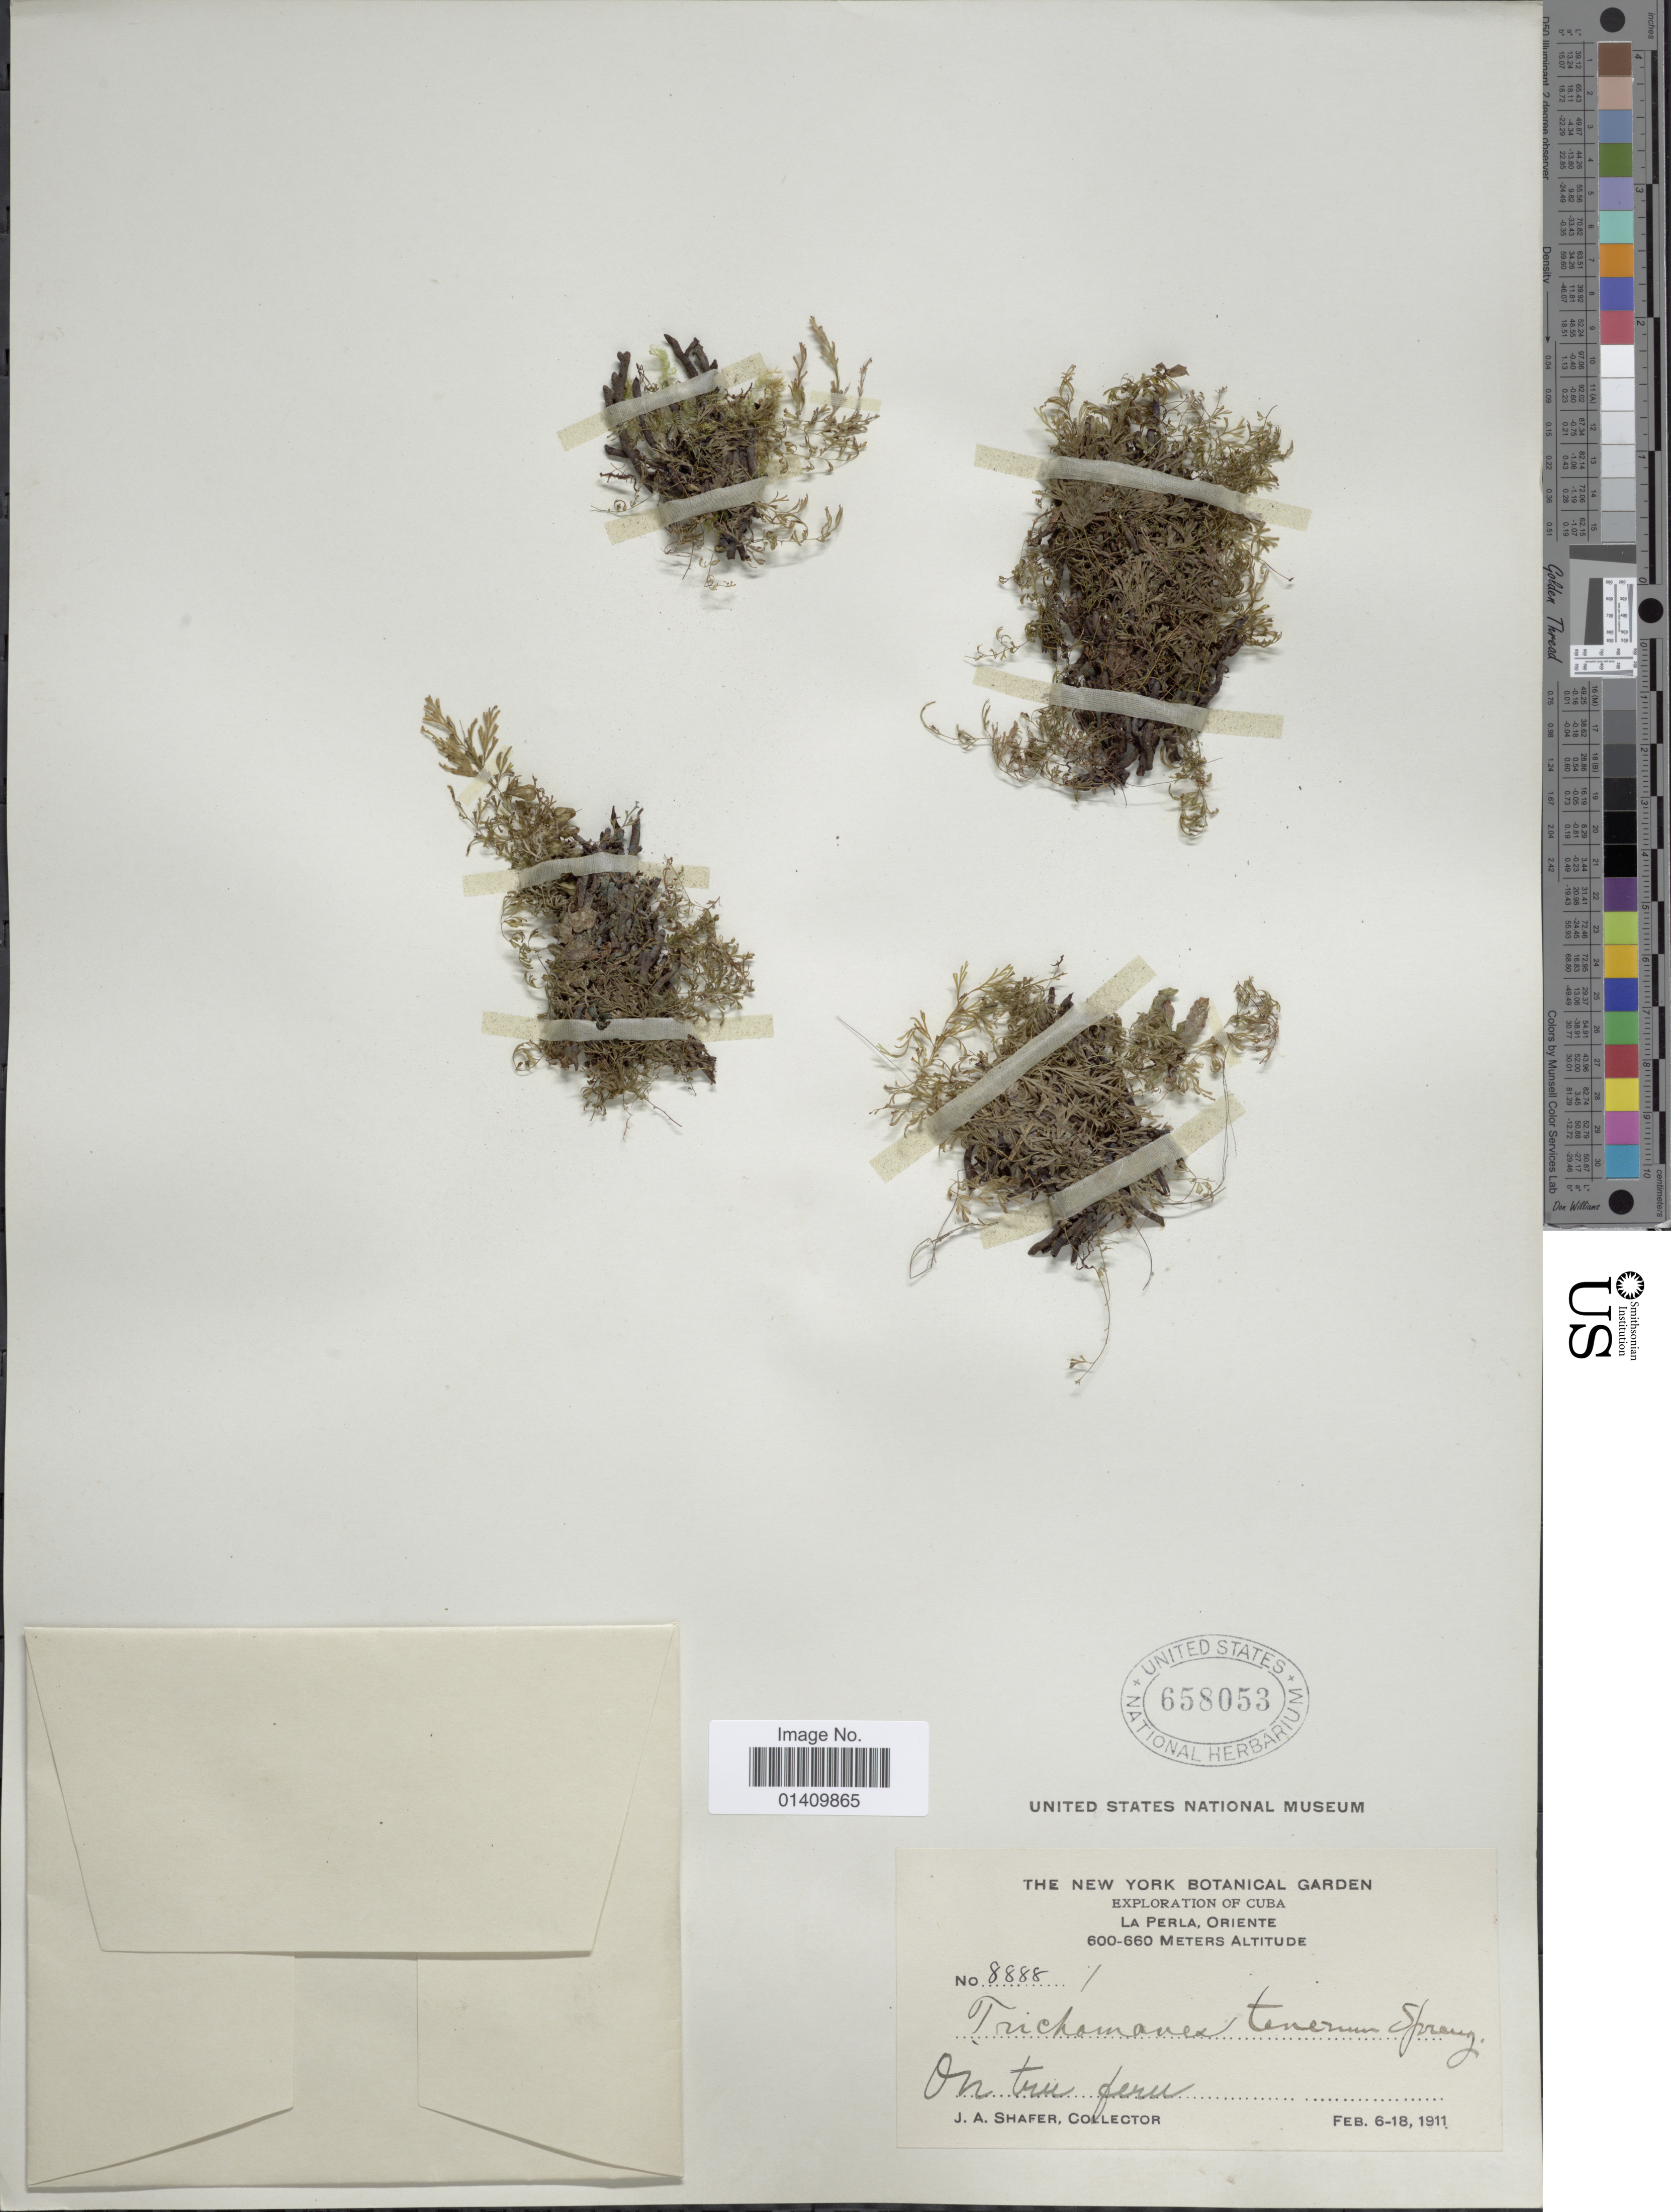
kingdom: Plantae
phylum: Tracheophyta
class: Polypodiopsida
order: Hymenophyllales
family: Hymenophyllaceae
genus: Polyphlebium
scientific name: Polyphlebium angustatum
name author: (Carmich.) Ebihara & Dubuisson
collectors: J. A. Shafer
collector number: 8888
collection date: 1911-02-06/1911-02-18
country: Cuba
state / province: Oriente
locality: La Perla, Oriente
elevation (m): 600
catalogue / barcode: US 658053